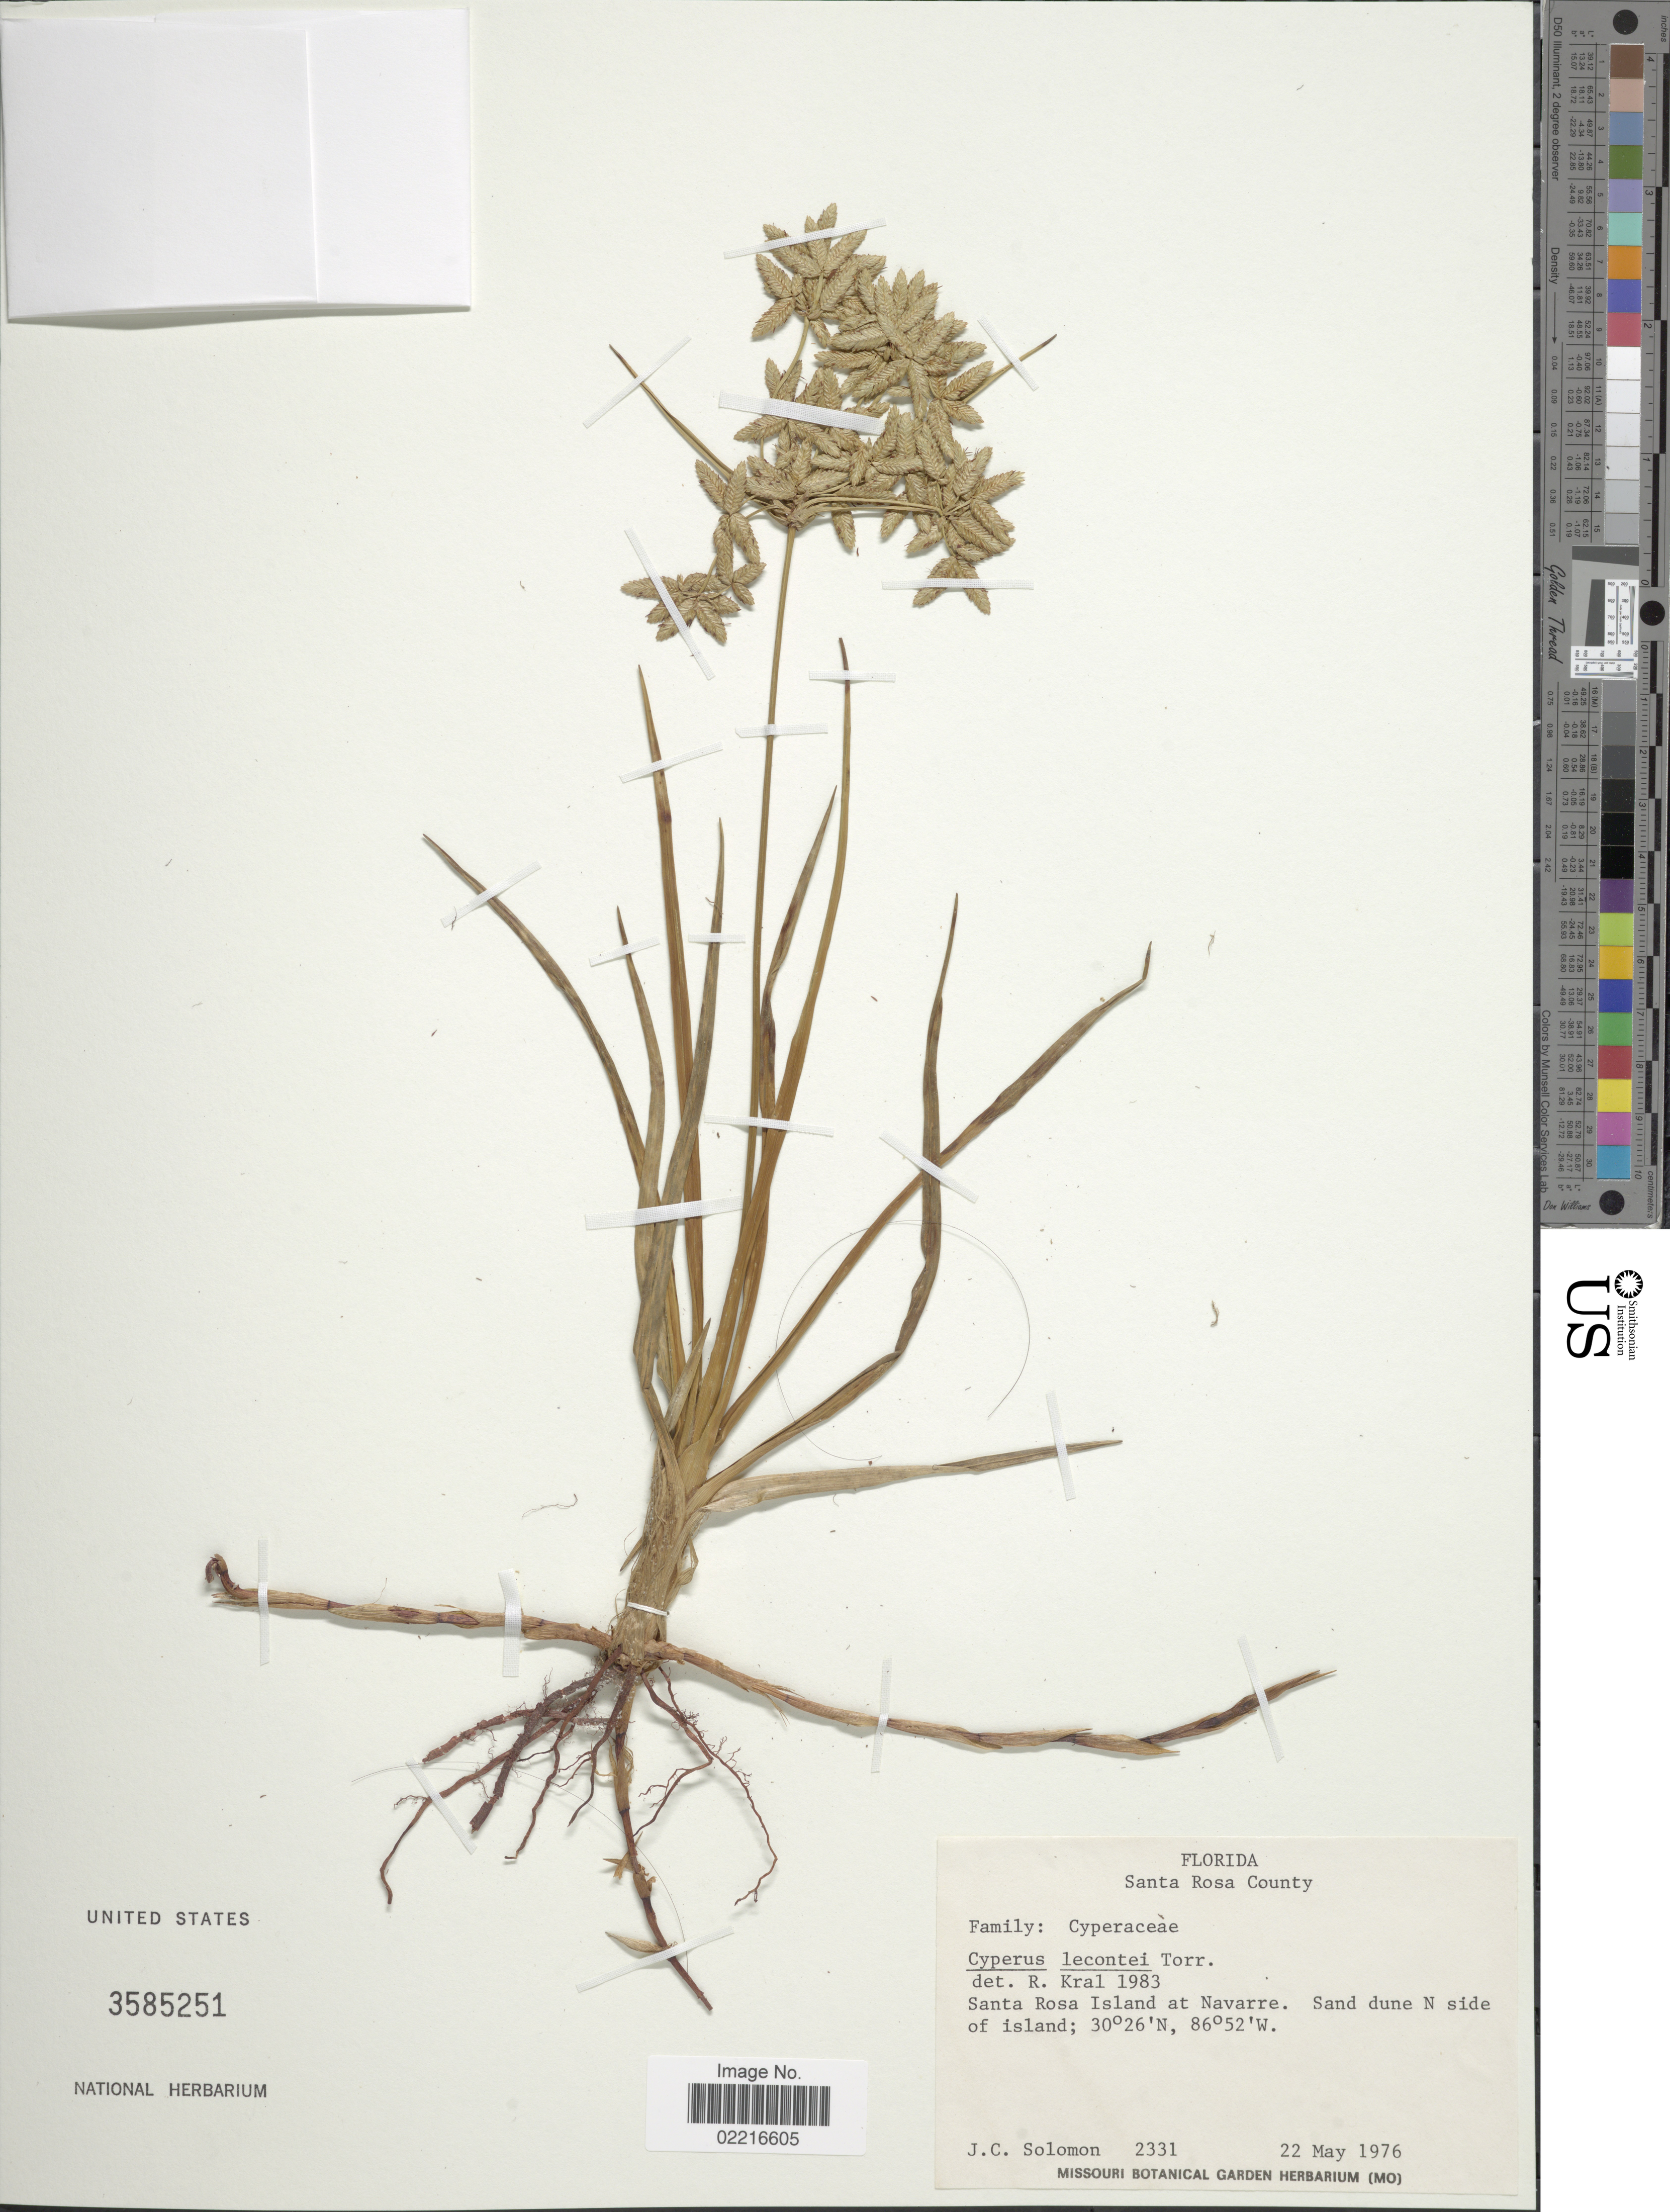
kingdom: Plantae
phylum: Tracheophyta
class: Liliopsida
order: Poales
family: Cyperaceae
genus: Cyperus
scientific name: Cyperus lecontei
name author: Torr. ex Steud.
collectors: J. C. Solomon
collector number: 2331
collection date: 1976-05-22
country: United States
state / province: Florida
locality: Santa Rosa County, Santa Rosa Island at Navarre, N side of island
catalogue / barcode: US 3585251